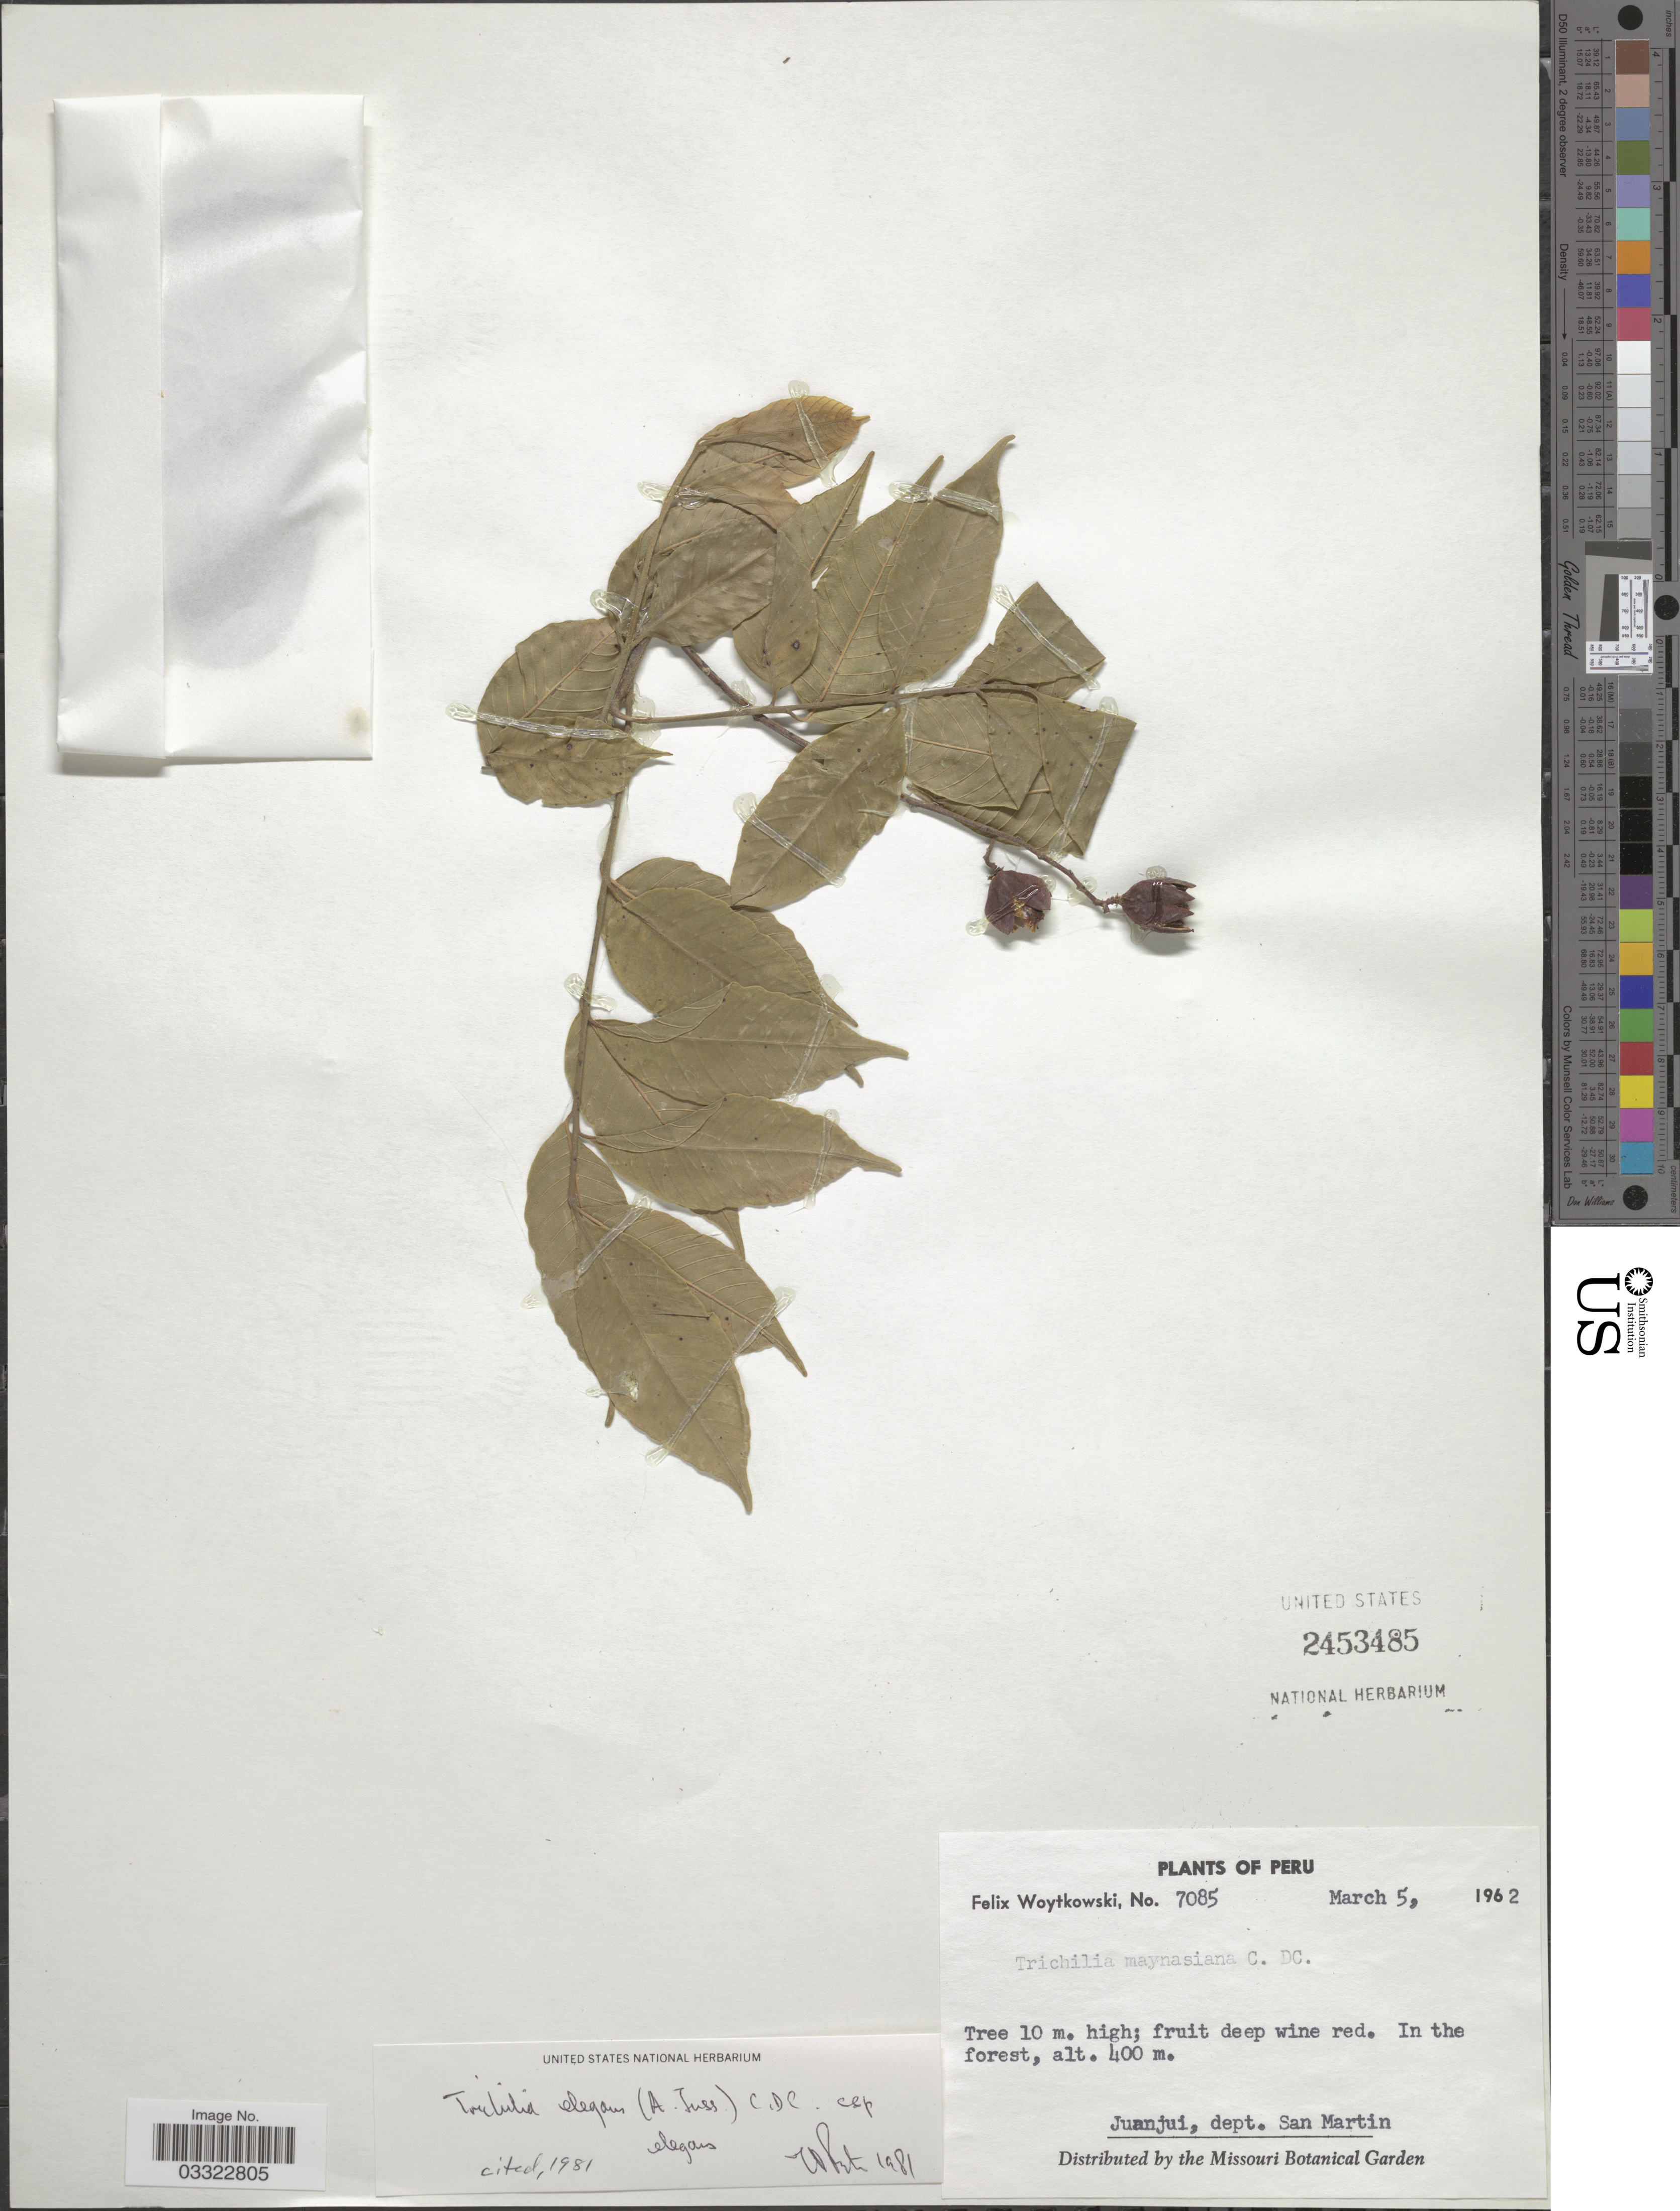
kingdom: Plantae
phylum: Tracheophyta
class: Magnoliopsida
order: Sapindales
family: Meliaceae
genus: Trichilia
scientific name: Trichilia elegans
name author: A. Juss.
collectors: F. Woytkowski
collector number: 7085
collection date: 1962-03-05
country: Peru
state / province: San Martín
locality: Juanjui, dept. San Martin.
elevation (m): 400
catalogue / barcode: US 2453485